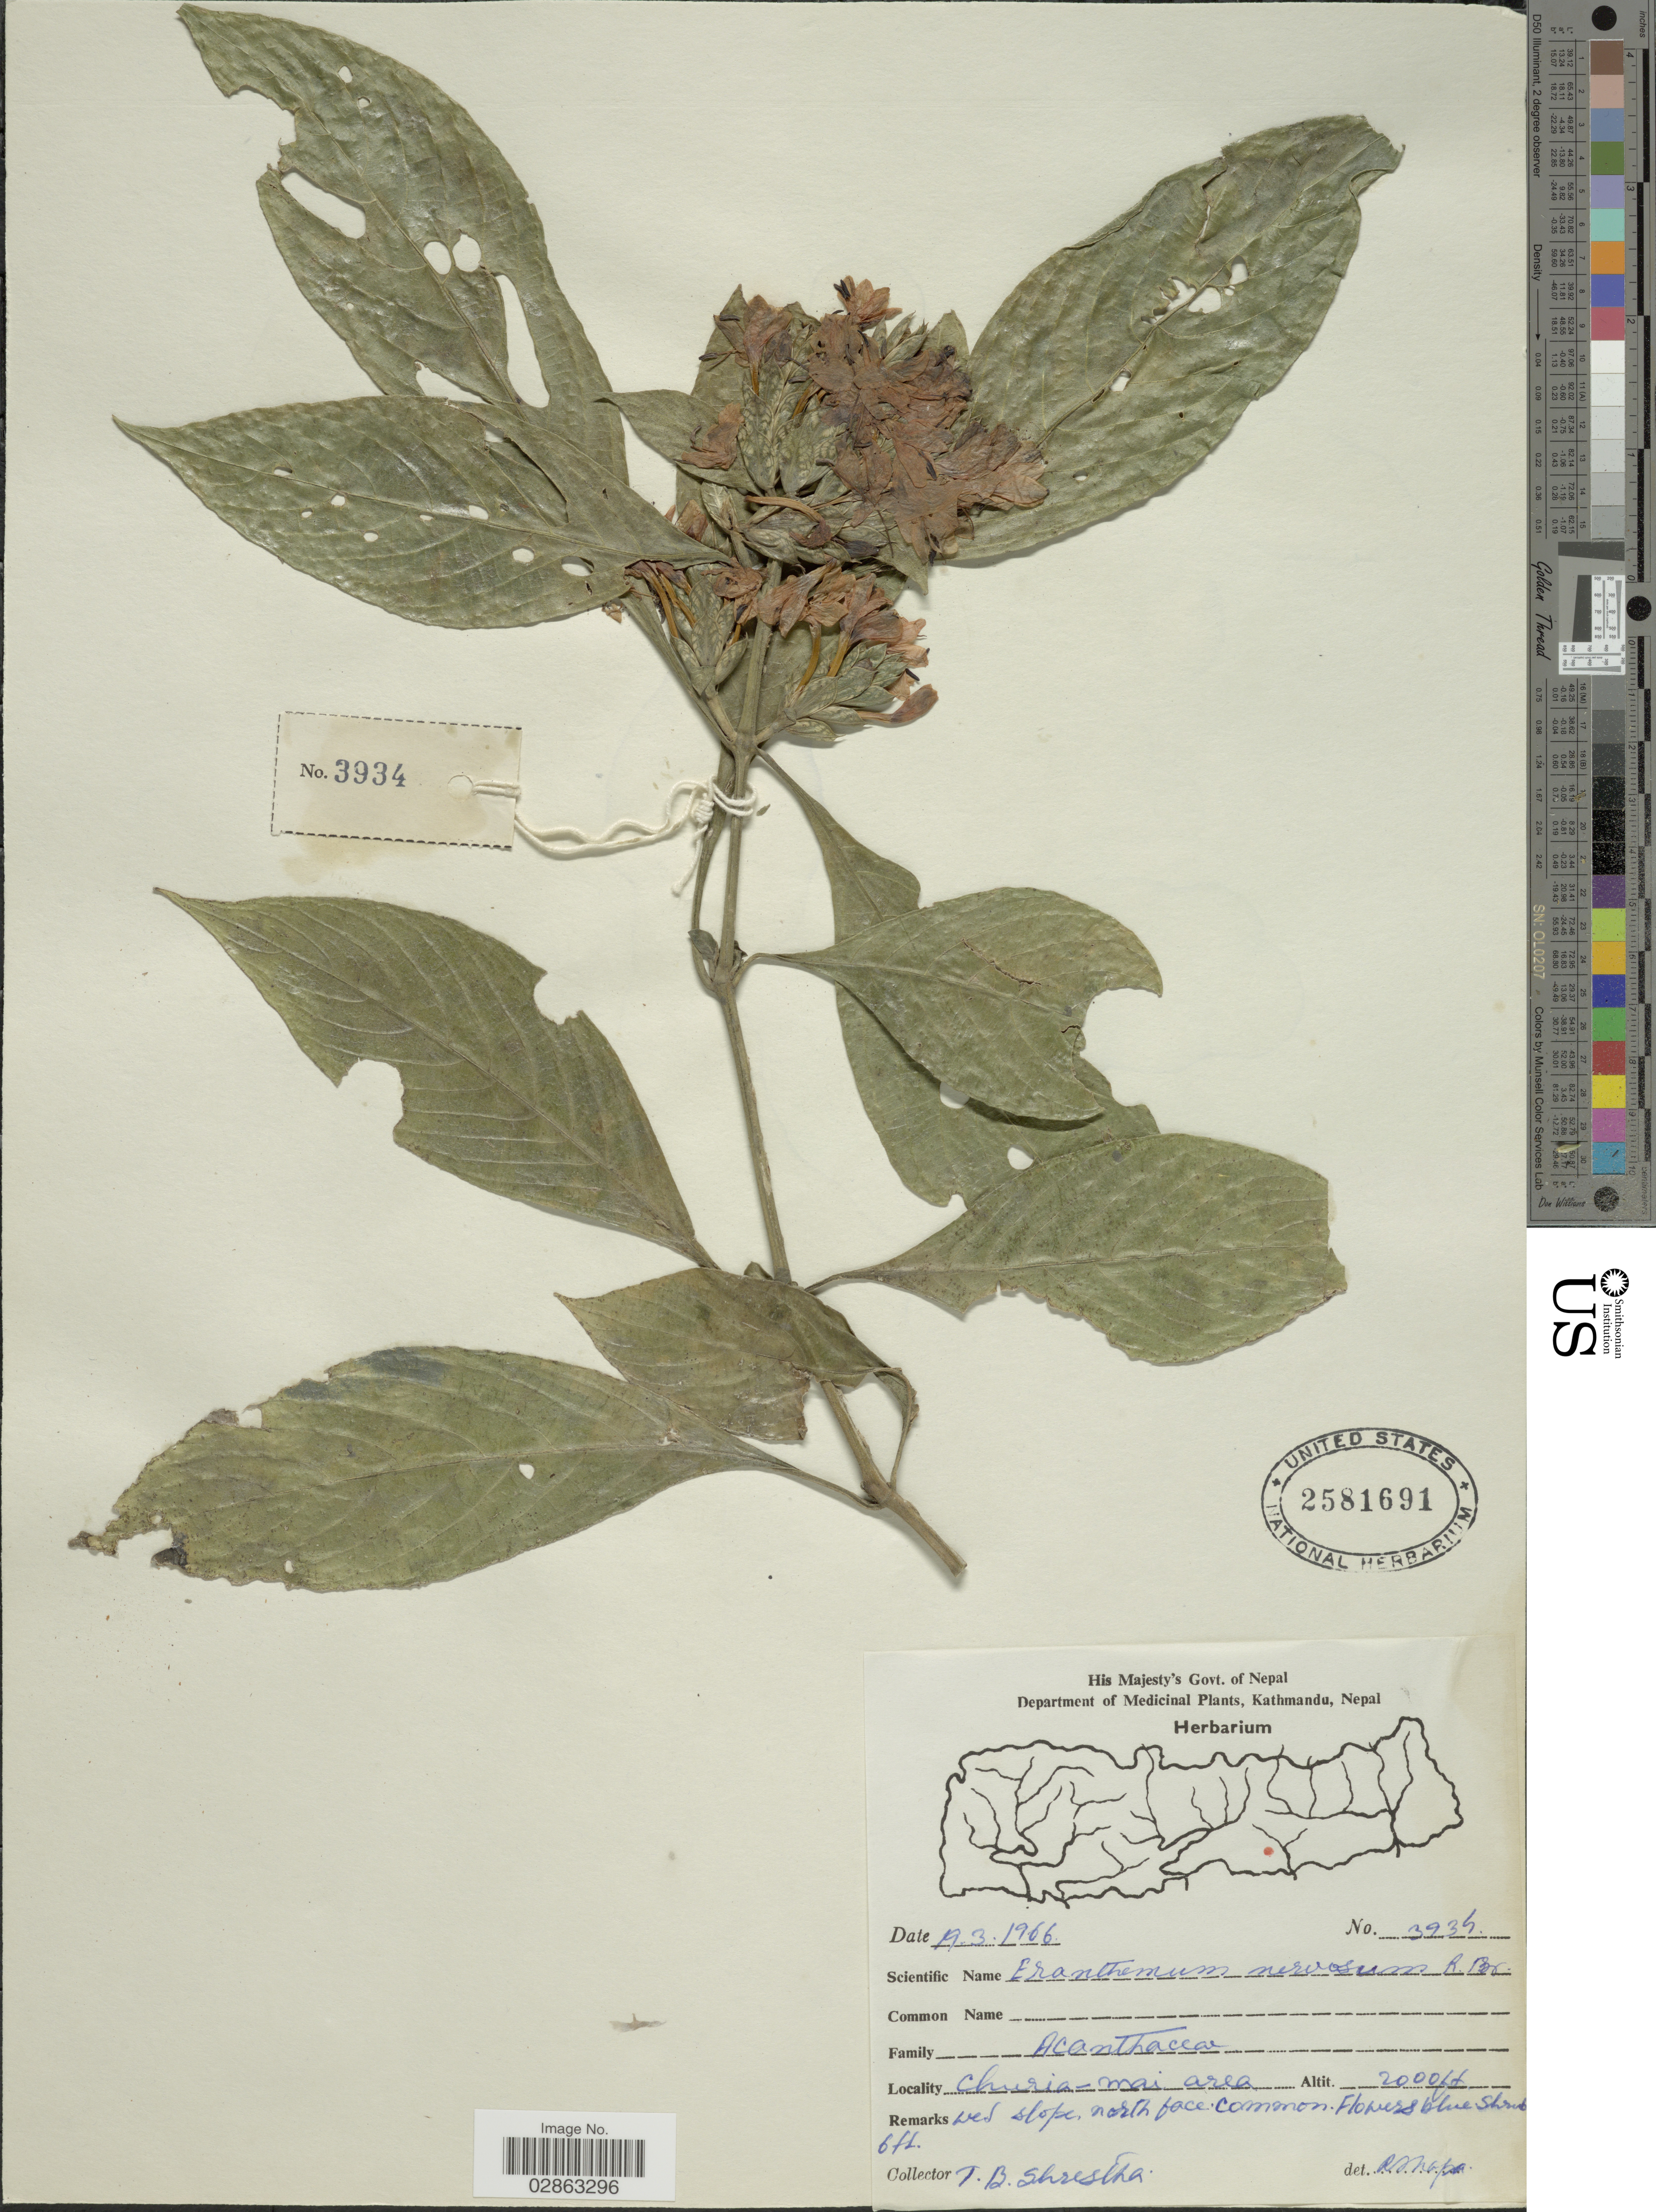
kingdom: Plantae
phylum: Tracheophyta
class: Magnoliopsida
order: Lamiales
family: Acanthaceae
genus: Eranthemum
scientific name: Eranthemum pulchellum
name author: Andrews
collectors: T. B. Shrestha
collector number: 3935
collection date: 1966-03-19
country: Nepal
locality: Churia-mai area.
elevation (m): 610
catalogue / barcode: US 2581691